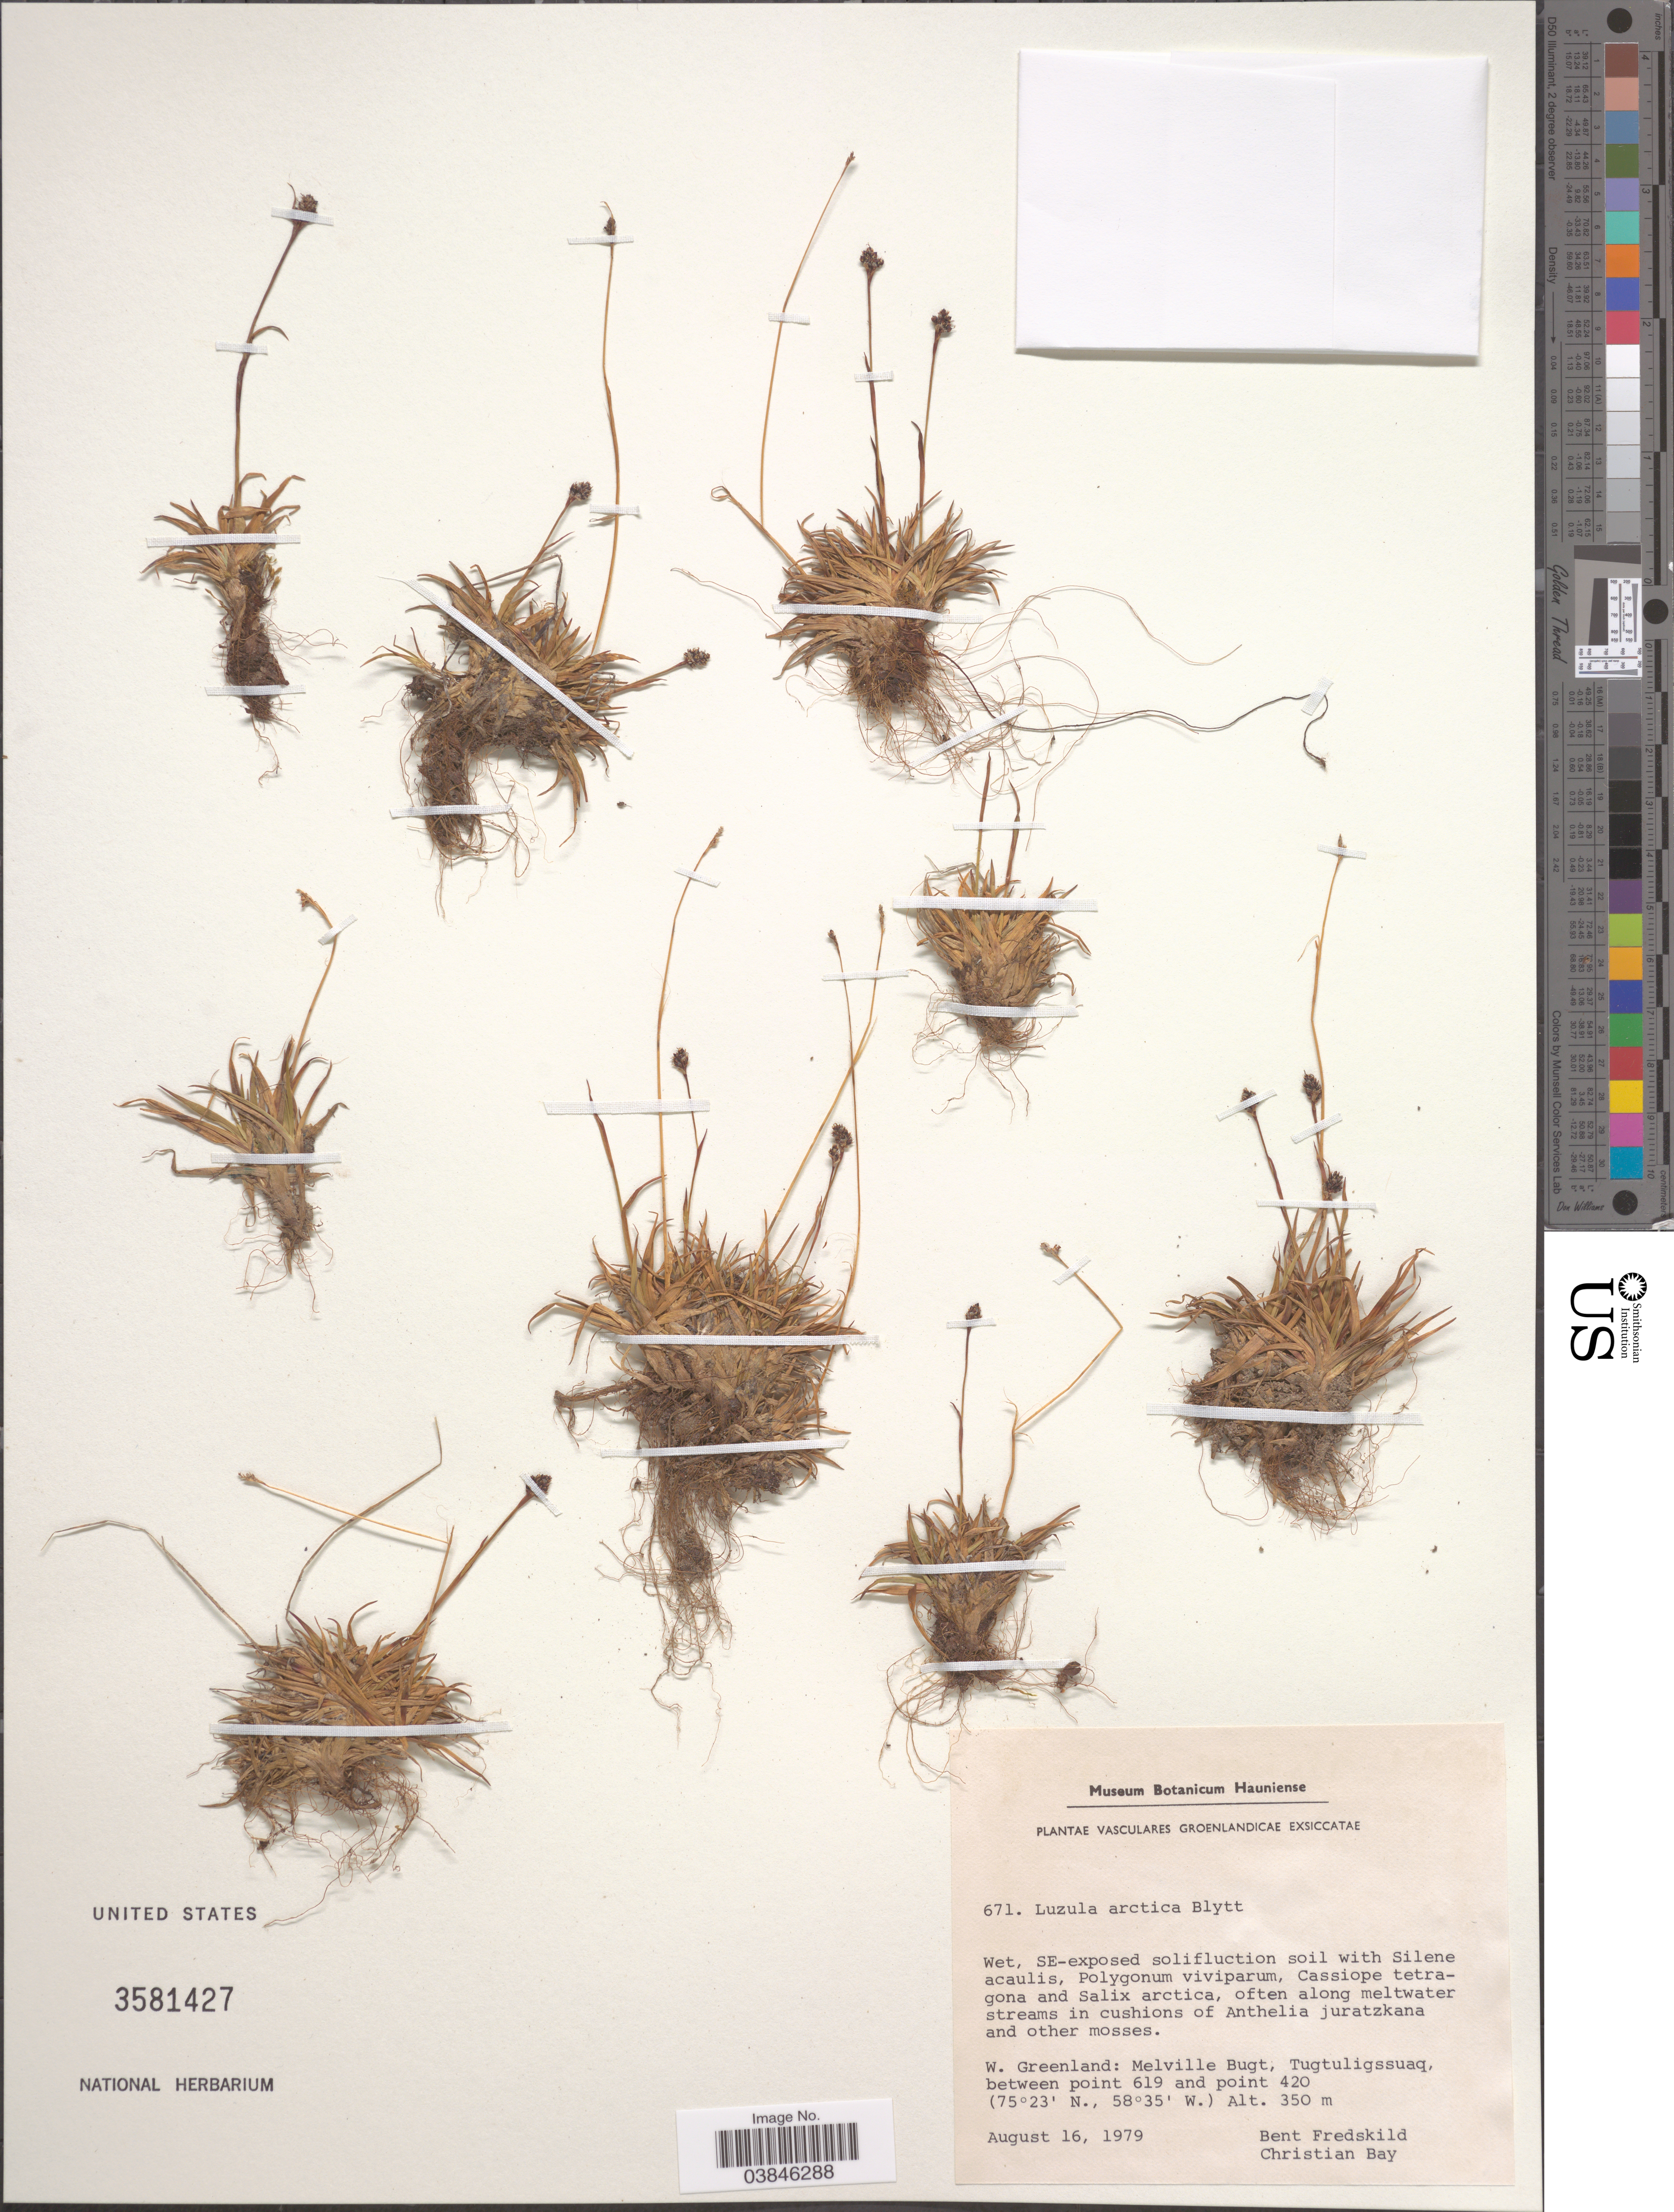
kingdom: Plantae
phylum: Tracheophyta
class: Liliopsida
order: Poales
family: Juncaceae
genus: Luzula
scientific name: Luzula nivalis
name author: (Laest.) Spreng.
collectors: B. Fredskild & C. Bay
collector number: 671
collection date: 1979-08-16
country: Greenland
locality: W. Greenland: Melville Bugt, Tugtuligssuaq, between point 619 and point 420.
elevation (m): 350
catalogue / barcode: US 3581427